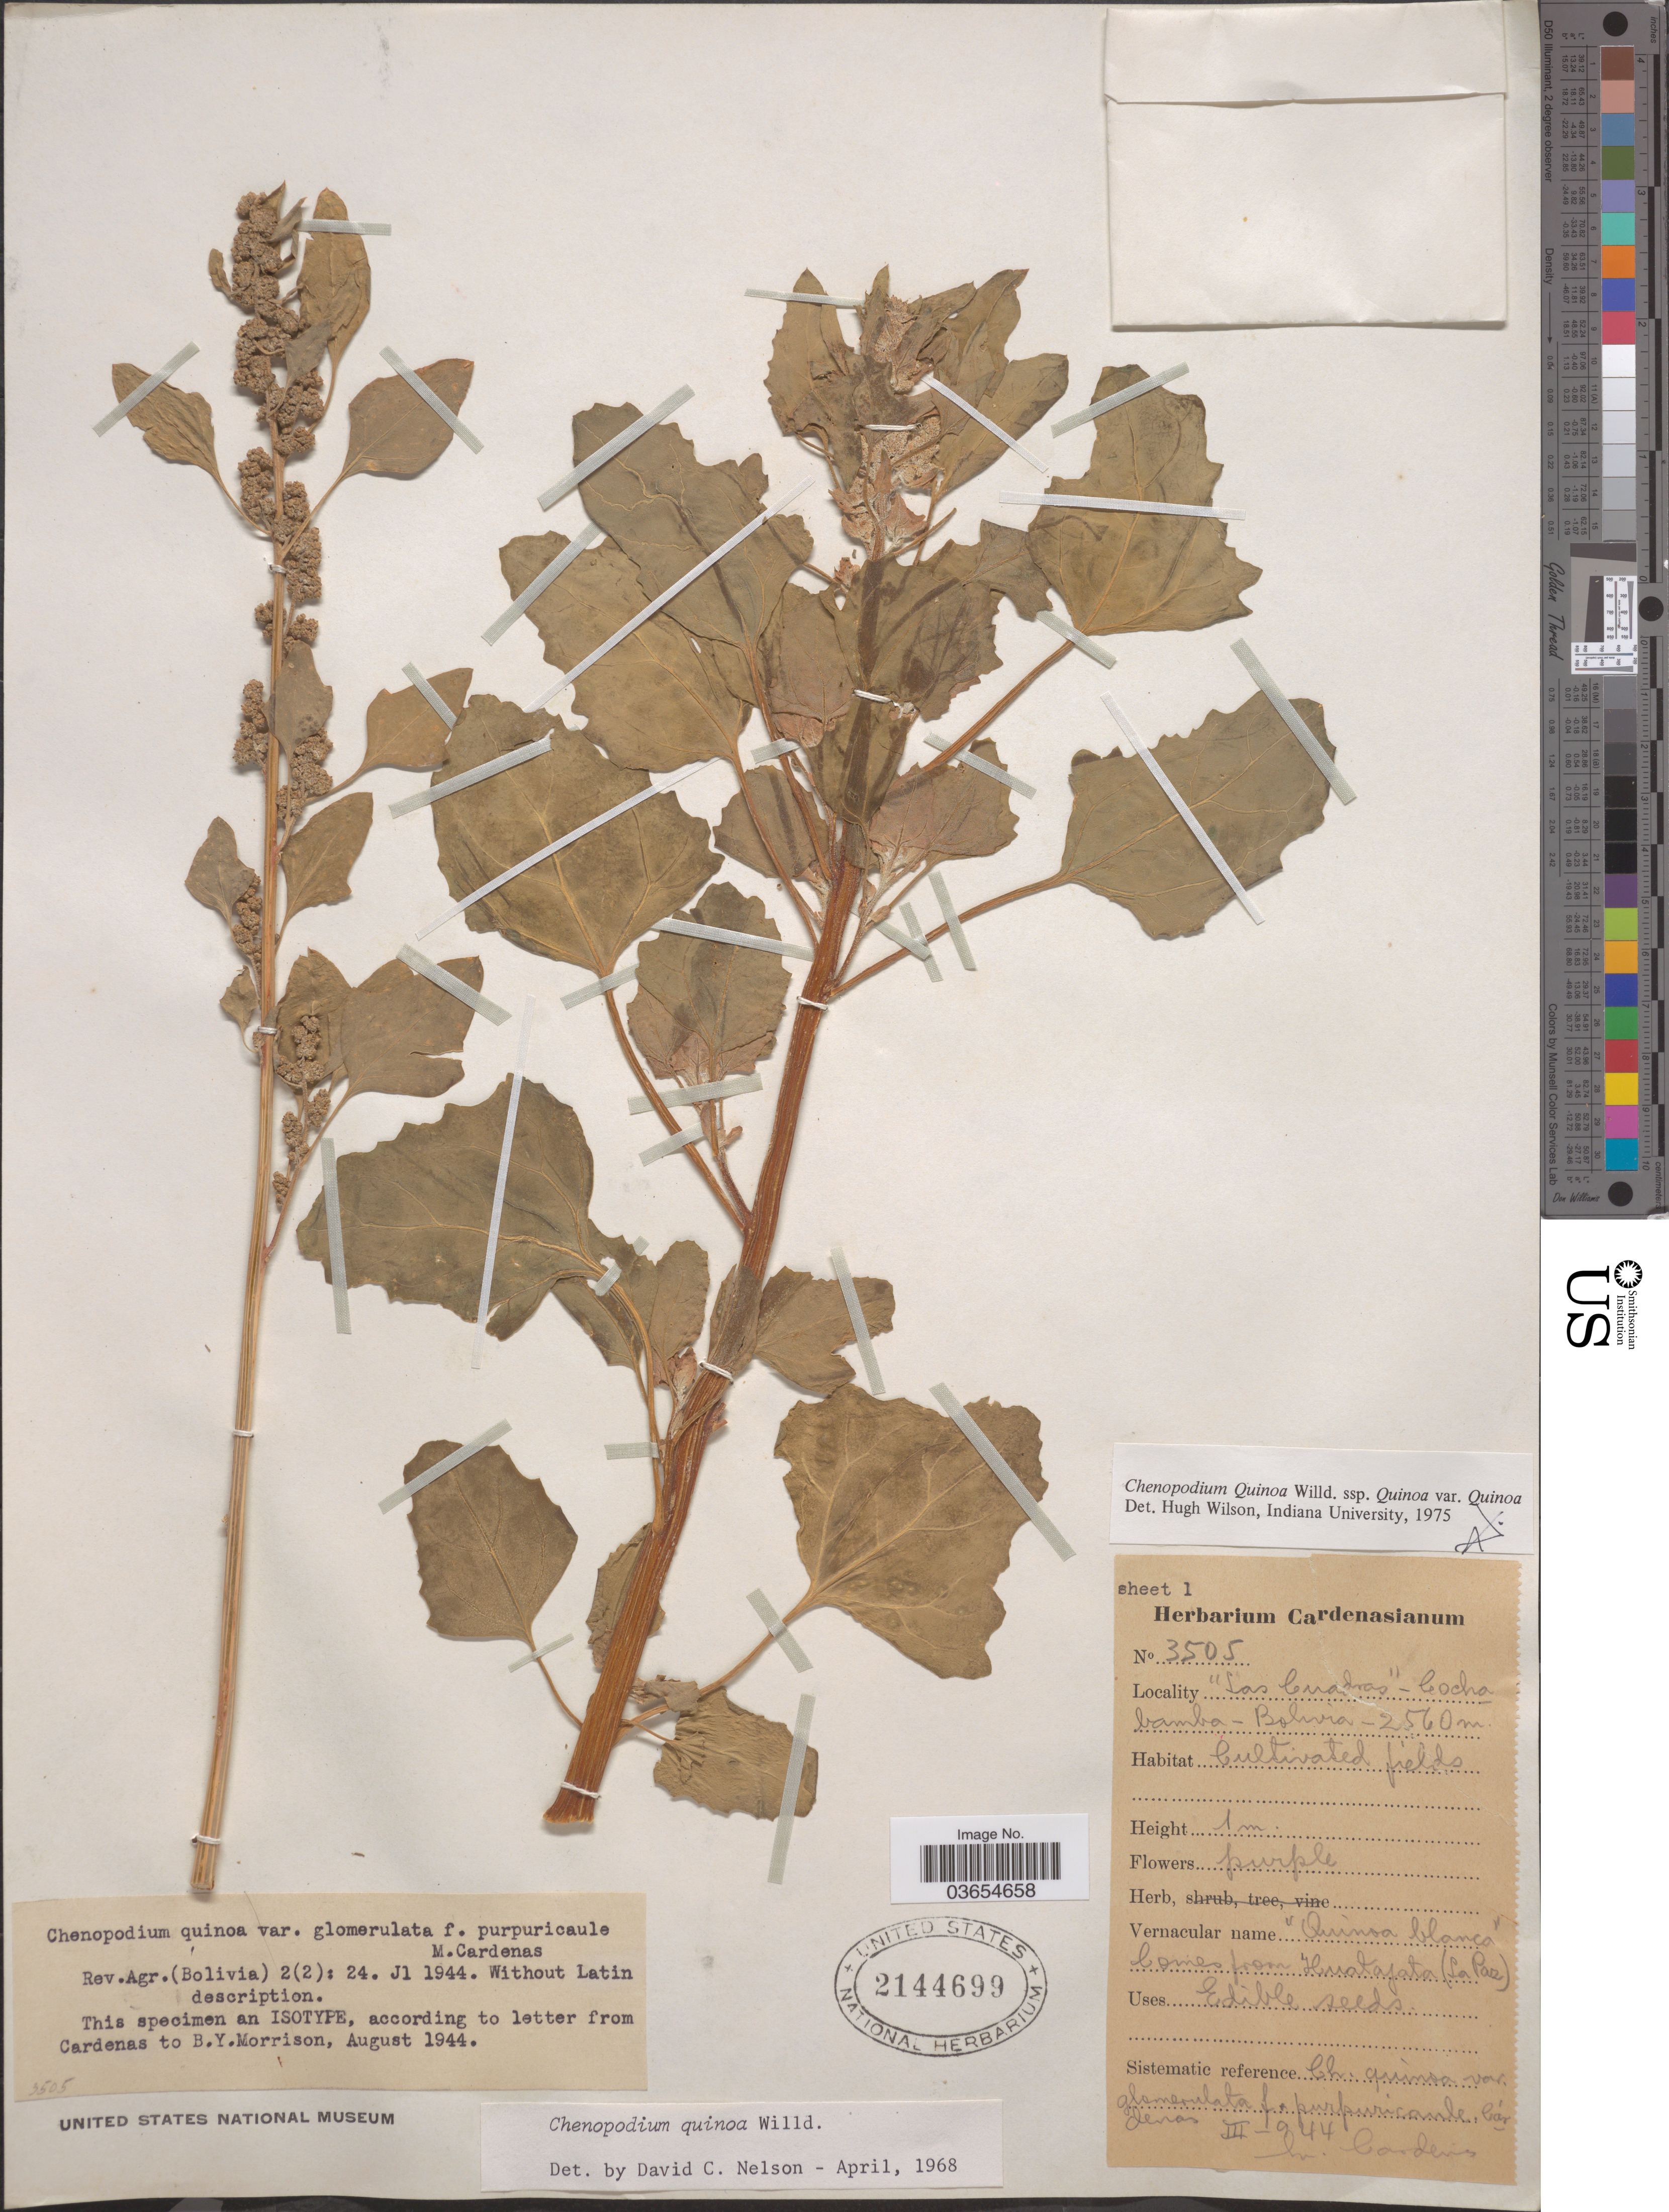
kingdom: Plantae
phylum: Tracheophyta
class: Magnoliopsida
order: Caryophyllales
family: Amaranthaceae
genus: Chenopodium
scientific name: Chenopodium quinoa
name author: Willd.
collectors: M. Cárdenas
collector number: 3505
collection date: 1944-03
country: Bolivia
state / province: Cochabamba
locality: Las Cuadras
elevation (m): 2560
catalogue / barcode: US 2144699